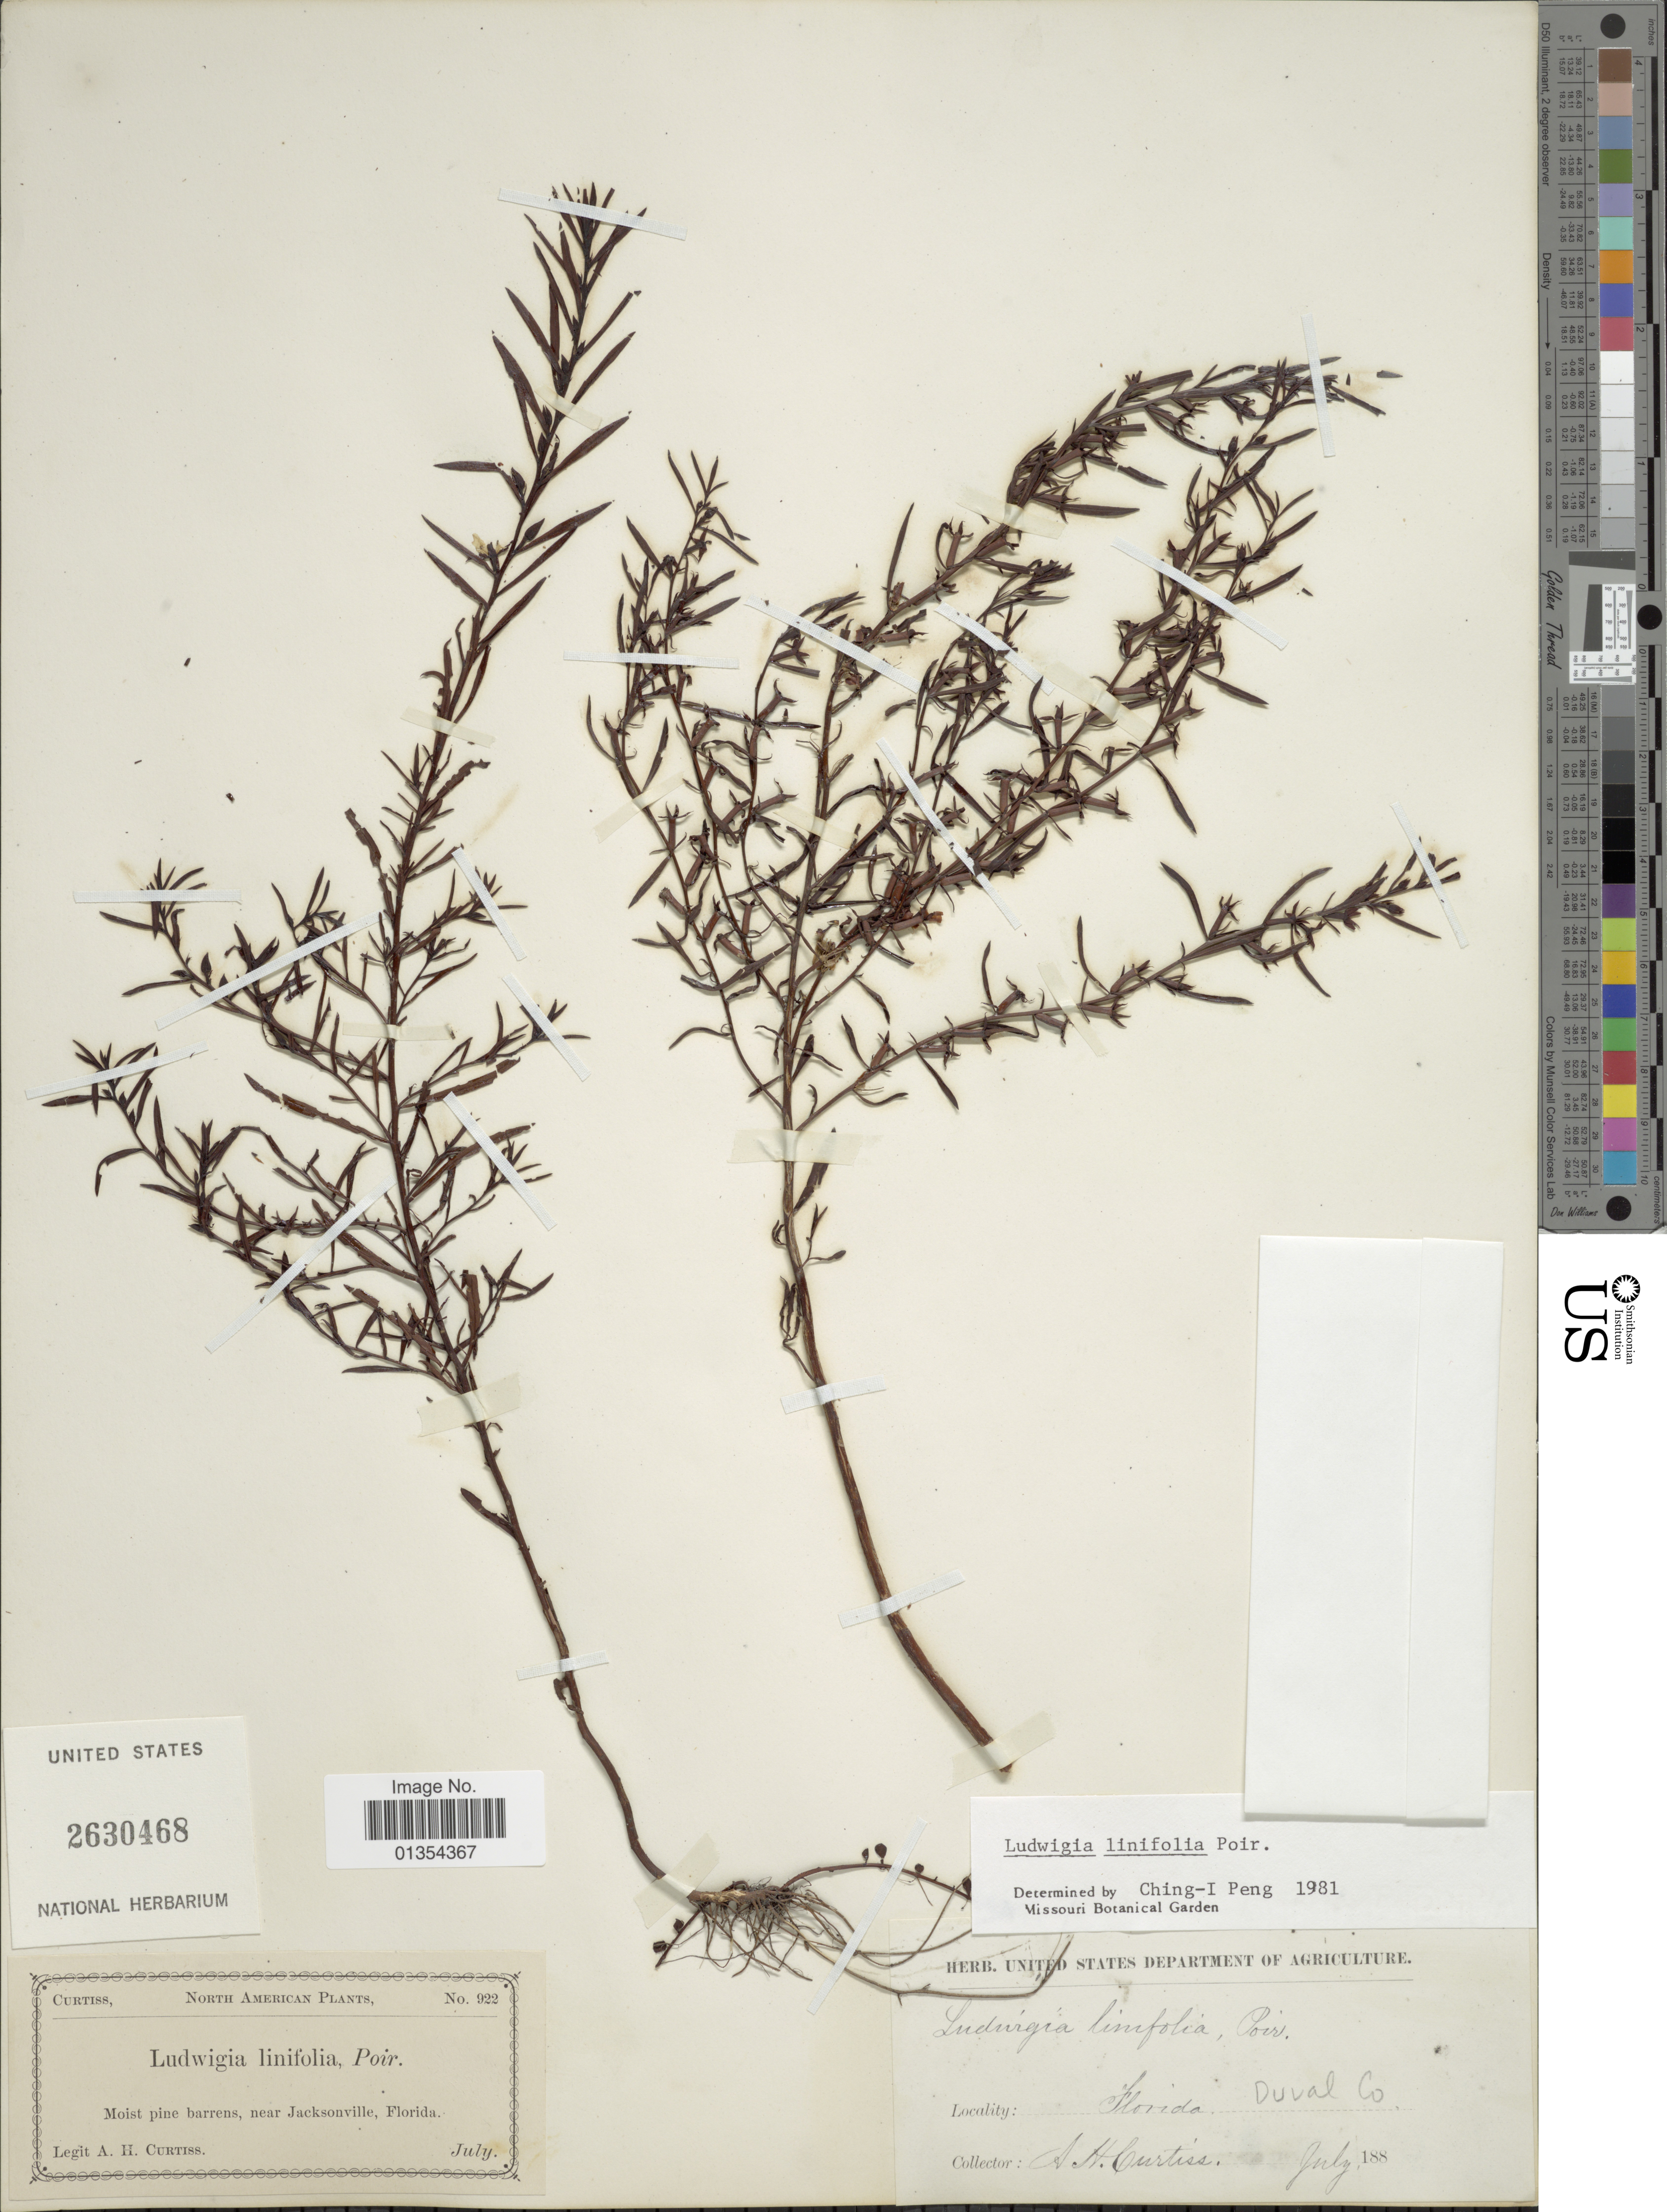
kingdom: Plantae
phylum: Tracheophyta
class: Magnoliopsida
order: Myrtales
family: Onagraceae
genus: Ludwigia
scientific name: Ludwigia linifolia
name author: Poir.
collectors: A. H. Curtiss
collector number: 922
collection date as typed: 188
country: United States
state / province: Florida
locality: Near Jacksonville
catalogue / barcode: US 2630468